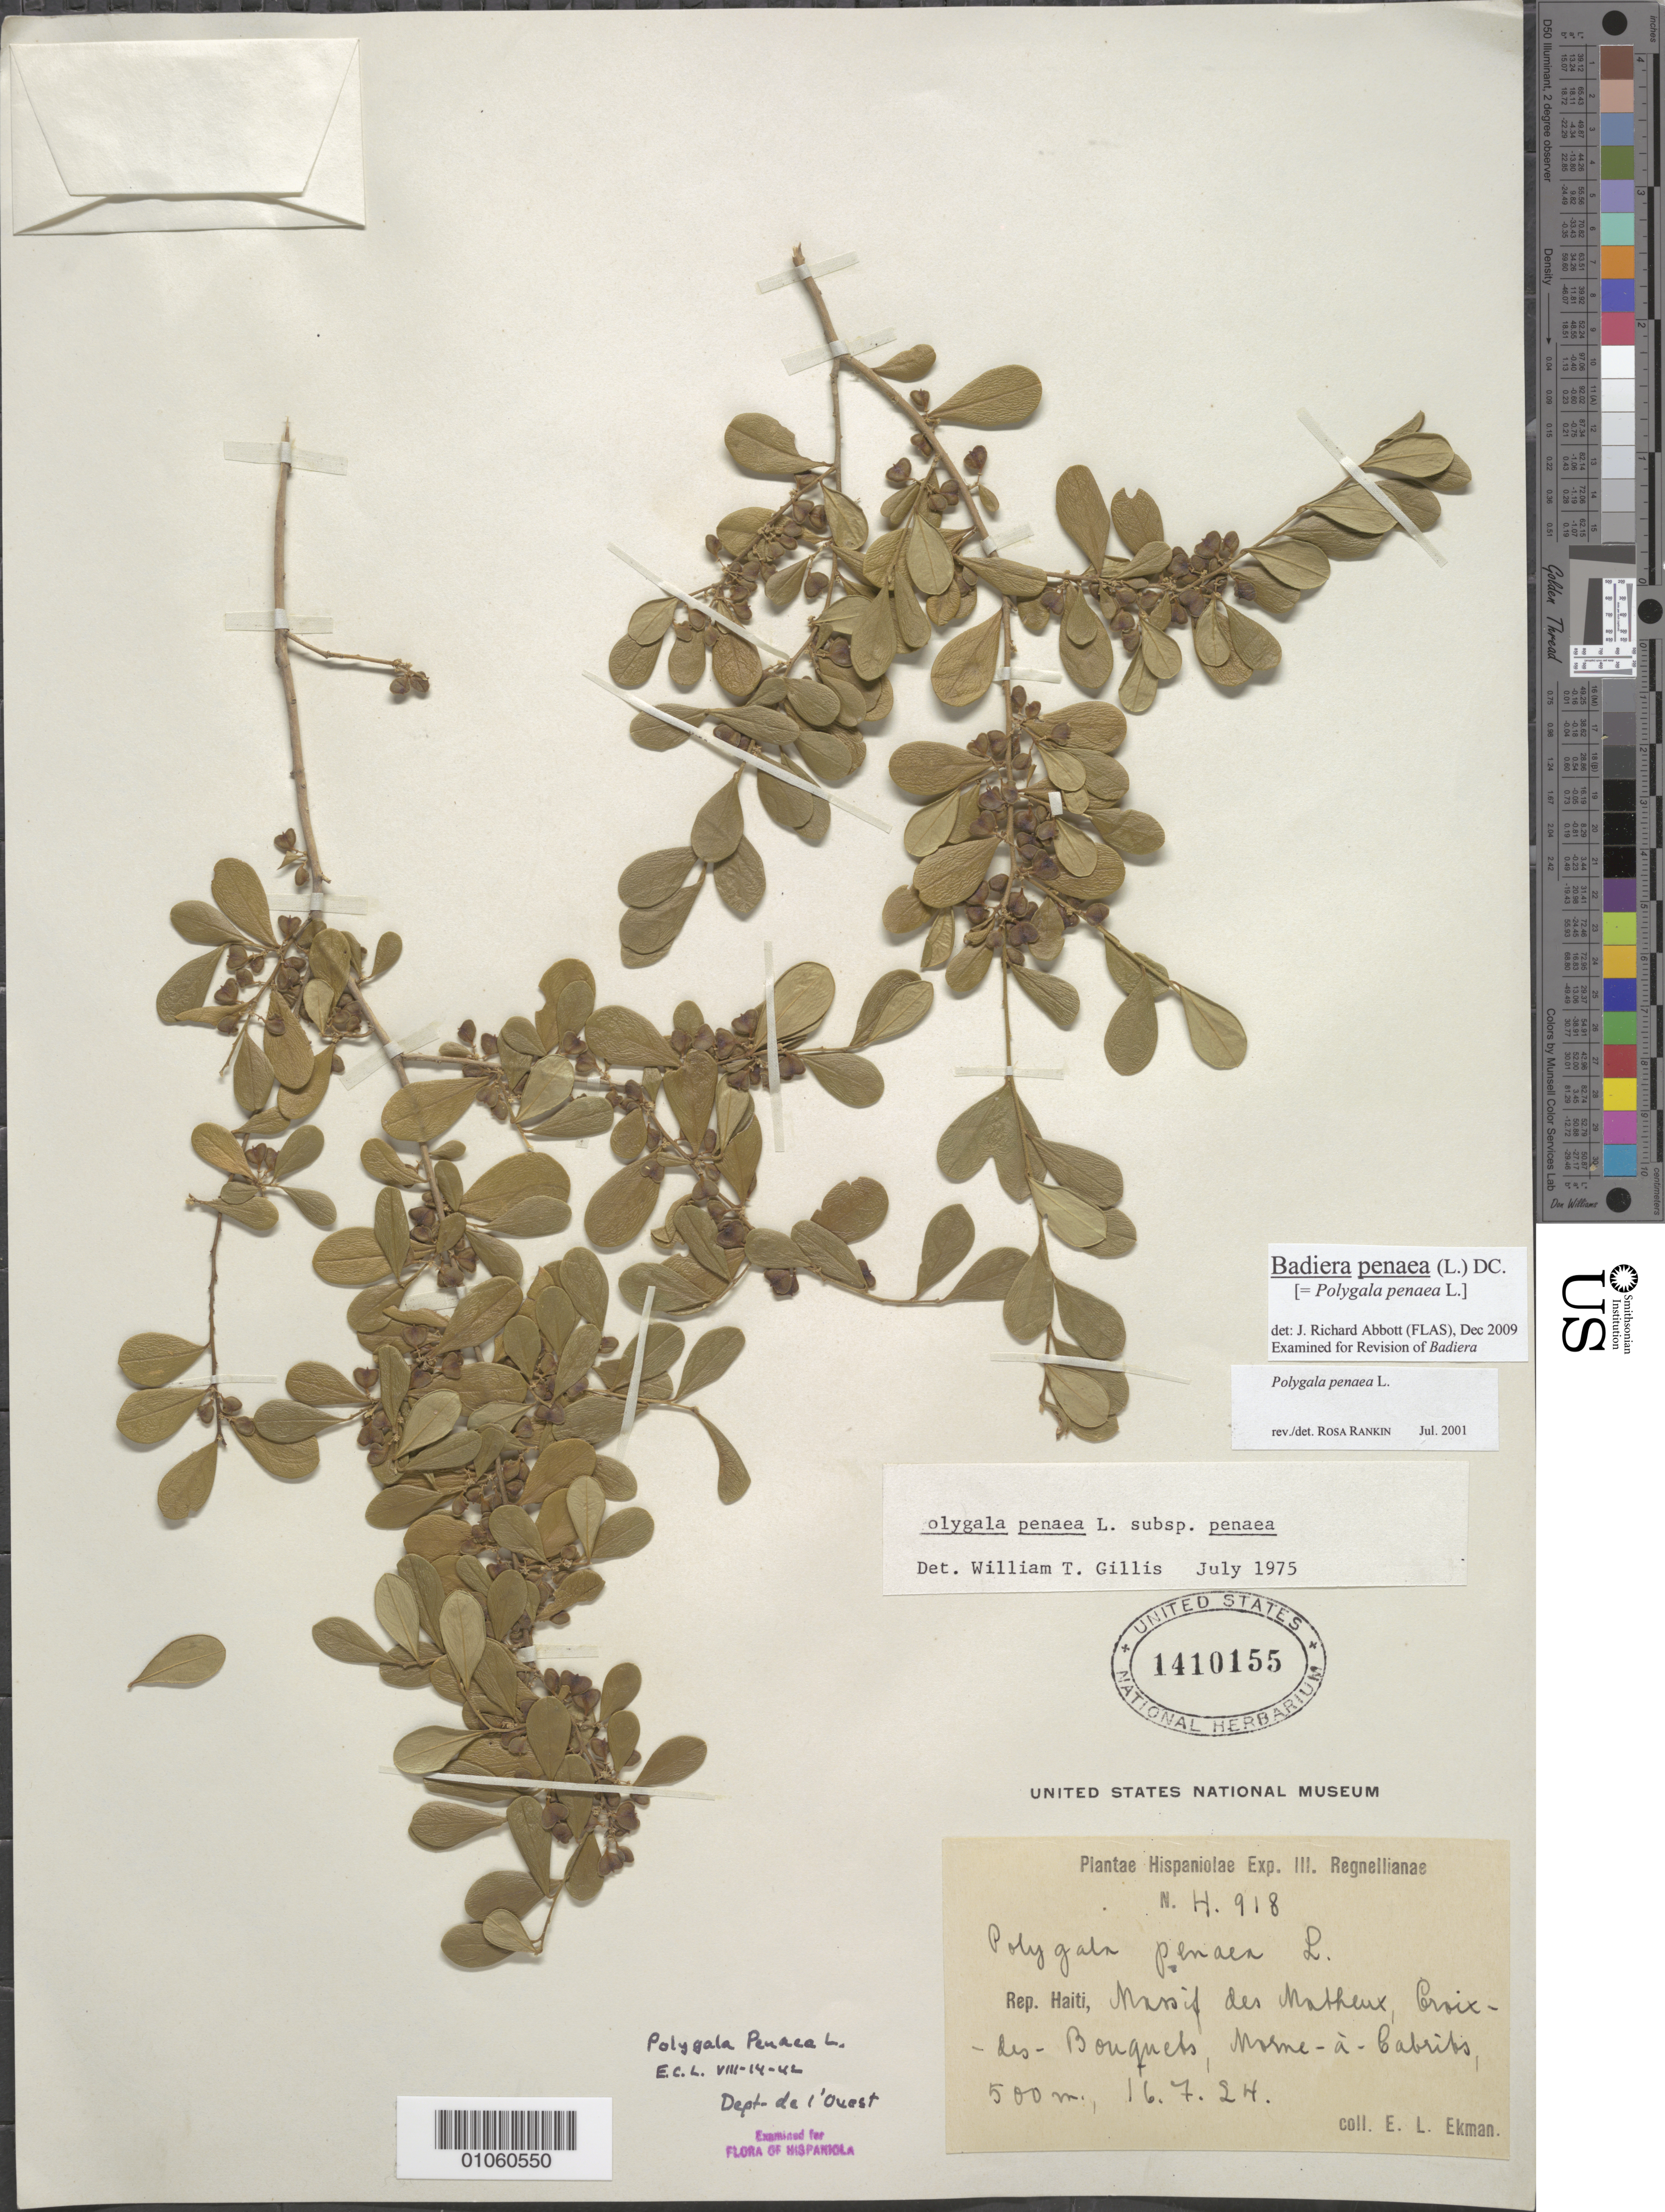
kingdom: Plantae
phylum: Tracheophyta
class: Magnoliopsida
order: Fabales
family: Polygalaceae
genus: Badiera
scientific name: Badiera penaea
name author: (L.) DC.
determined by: Abbott, J. R., (FLAS)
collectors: E. L. Ekman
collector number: H 918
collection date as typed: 16 Jul 1924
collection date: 1924-07-16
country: Haiti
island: Hispaniola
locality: Massif des Matheux, Croix-des-Bouquets, Morne-à-Cabrits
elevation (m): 500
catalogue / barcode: US 1410155